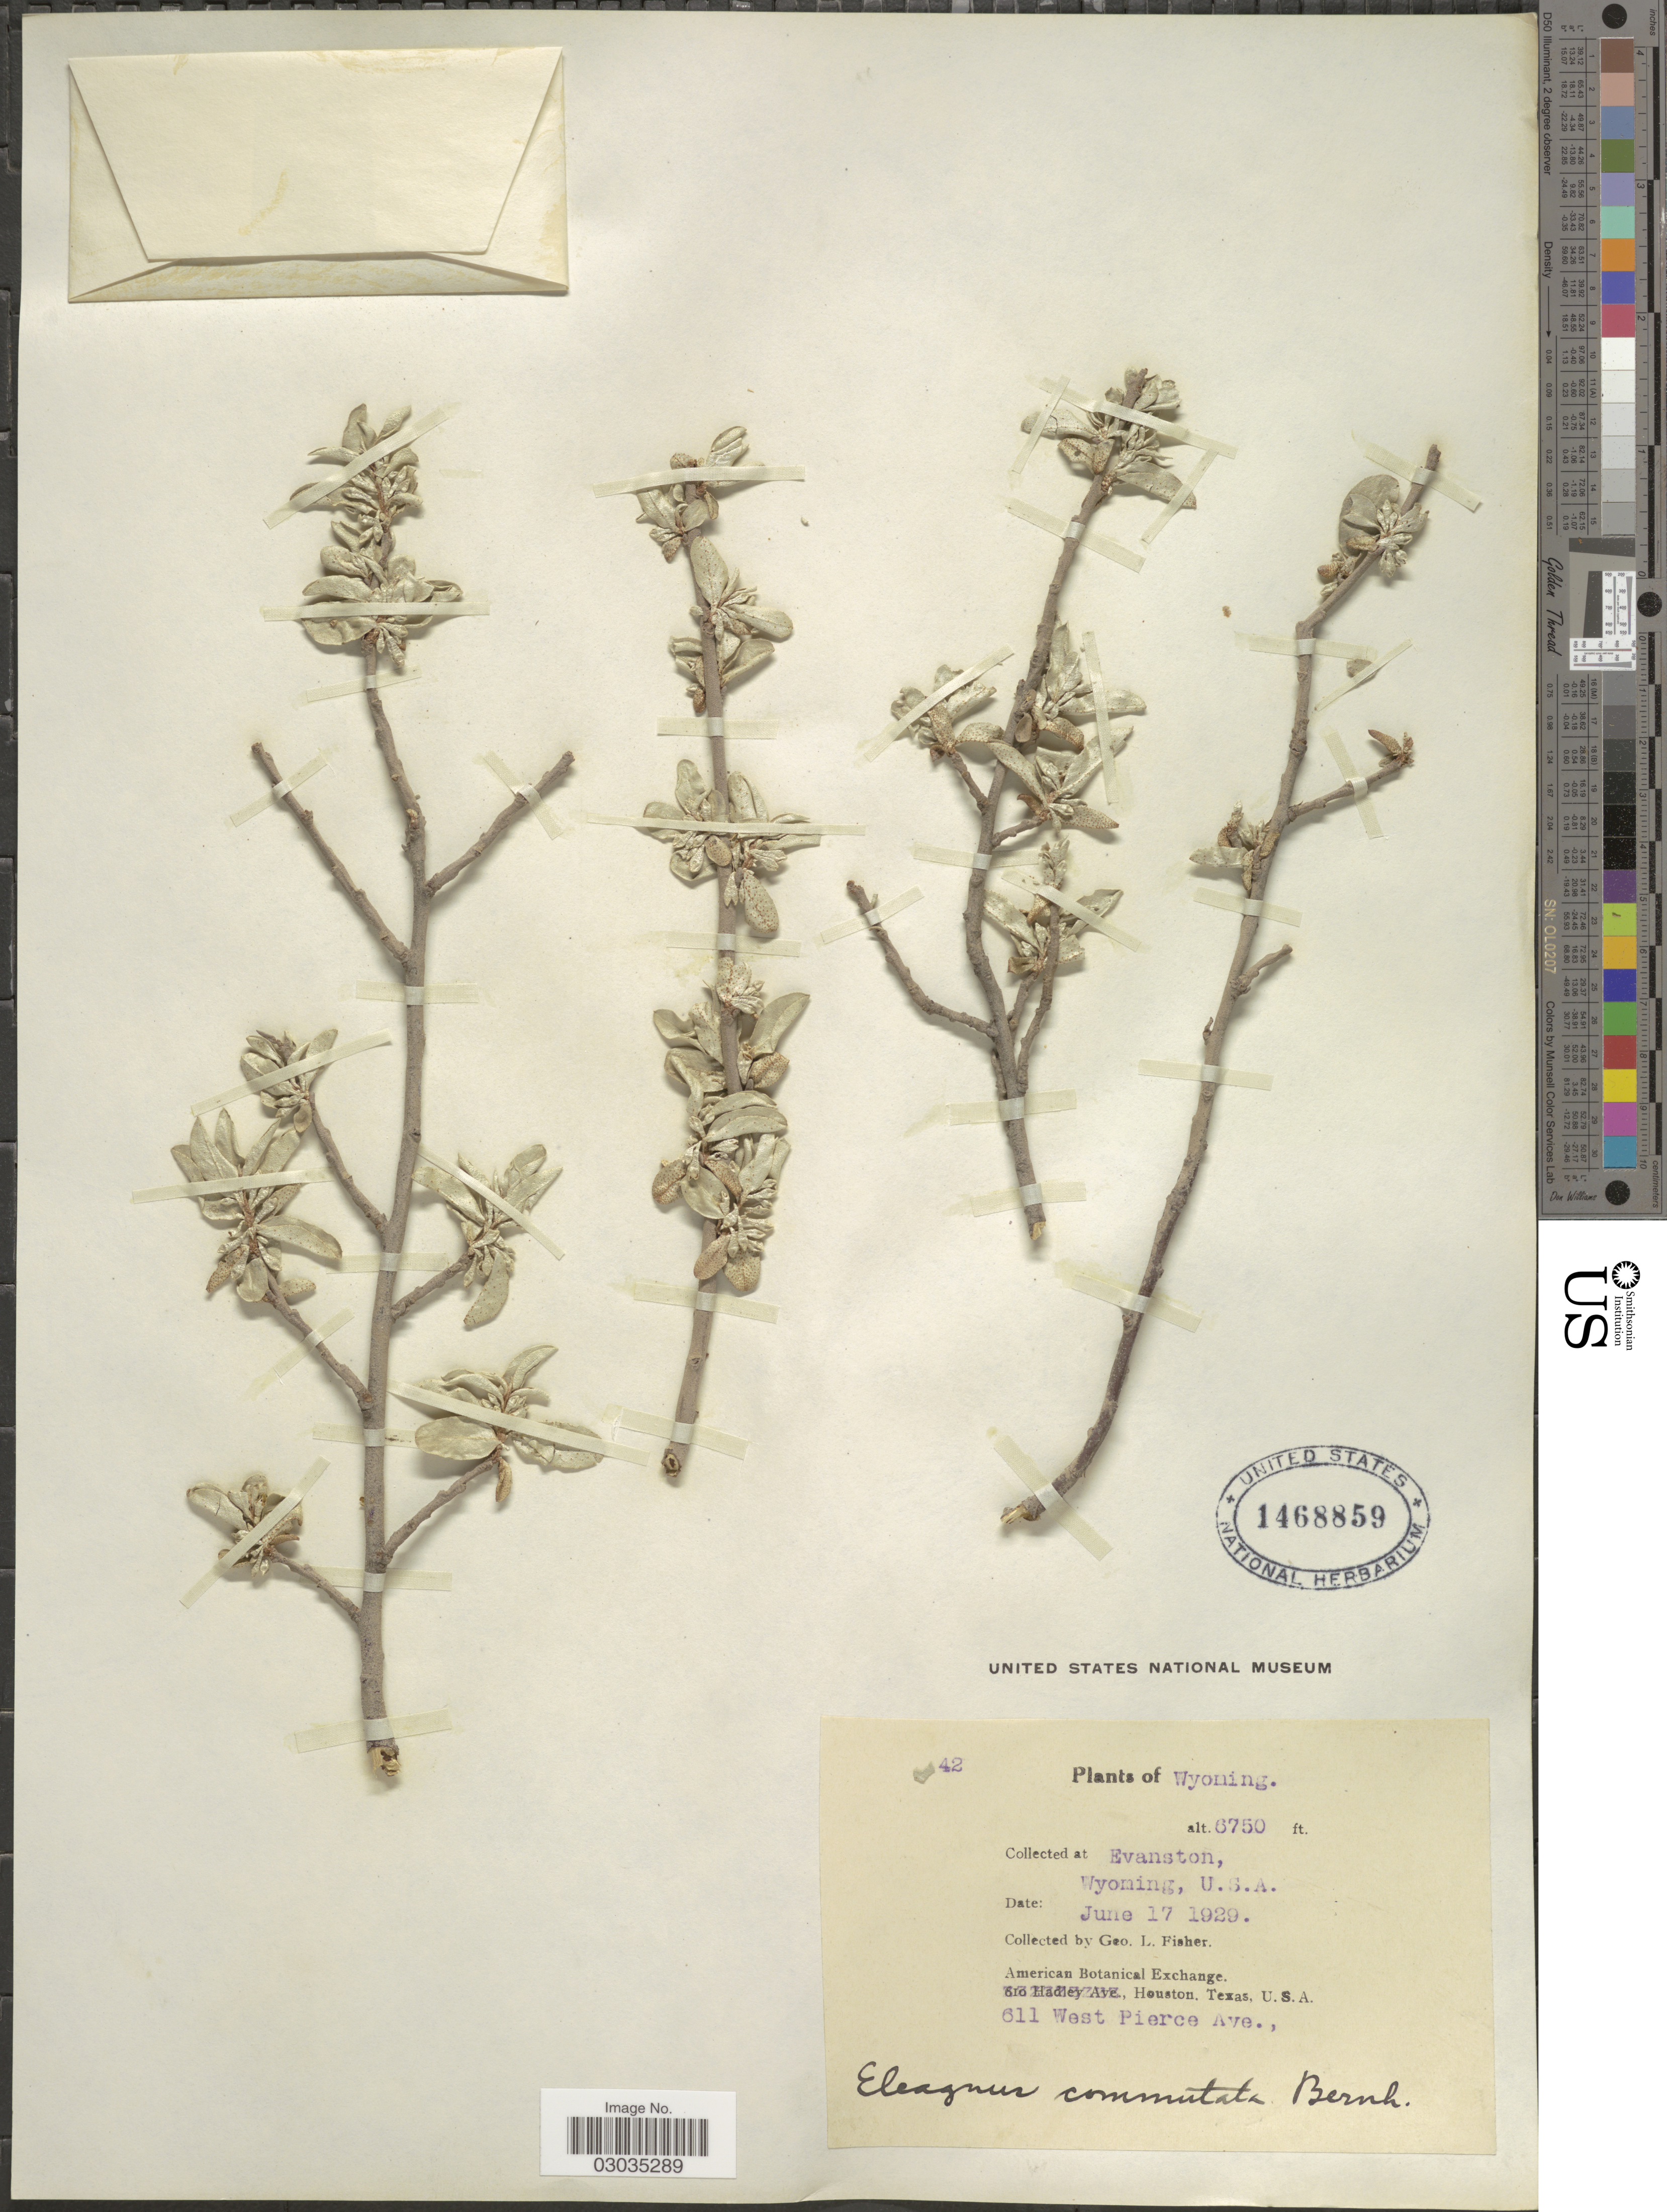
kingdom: Plantae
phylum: Tracheophyta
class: Magnoliopsida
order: Rosales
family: Elaeagnaceae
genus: Elaeagnus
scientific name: Elaeagnus commutata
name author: Bernh. ex Rydb.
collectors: G. L. Fisher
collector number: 42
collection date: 1929-06-17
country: United States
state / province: Wyoming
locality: Evanston.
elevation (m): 2057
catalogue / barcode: US 1468859